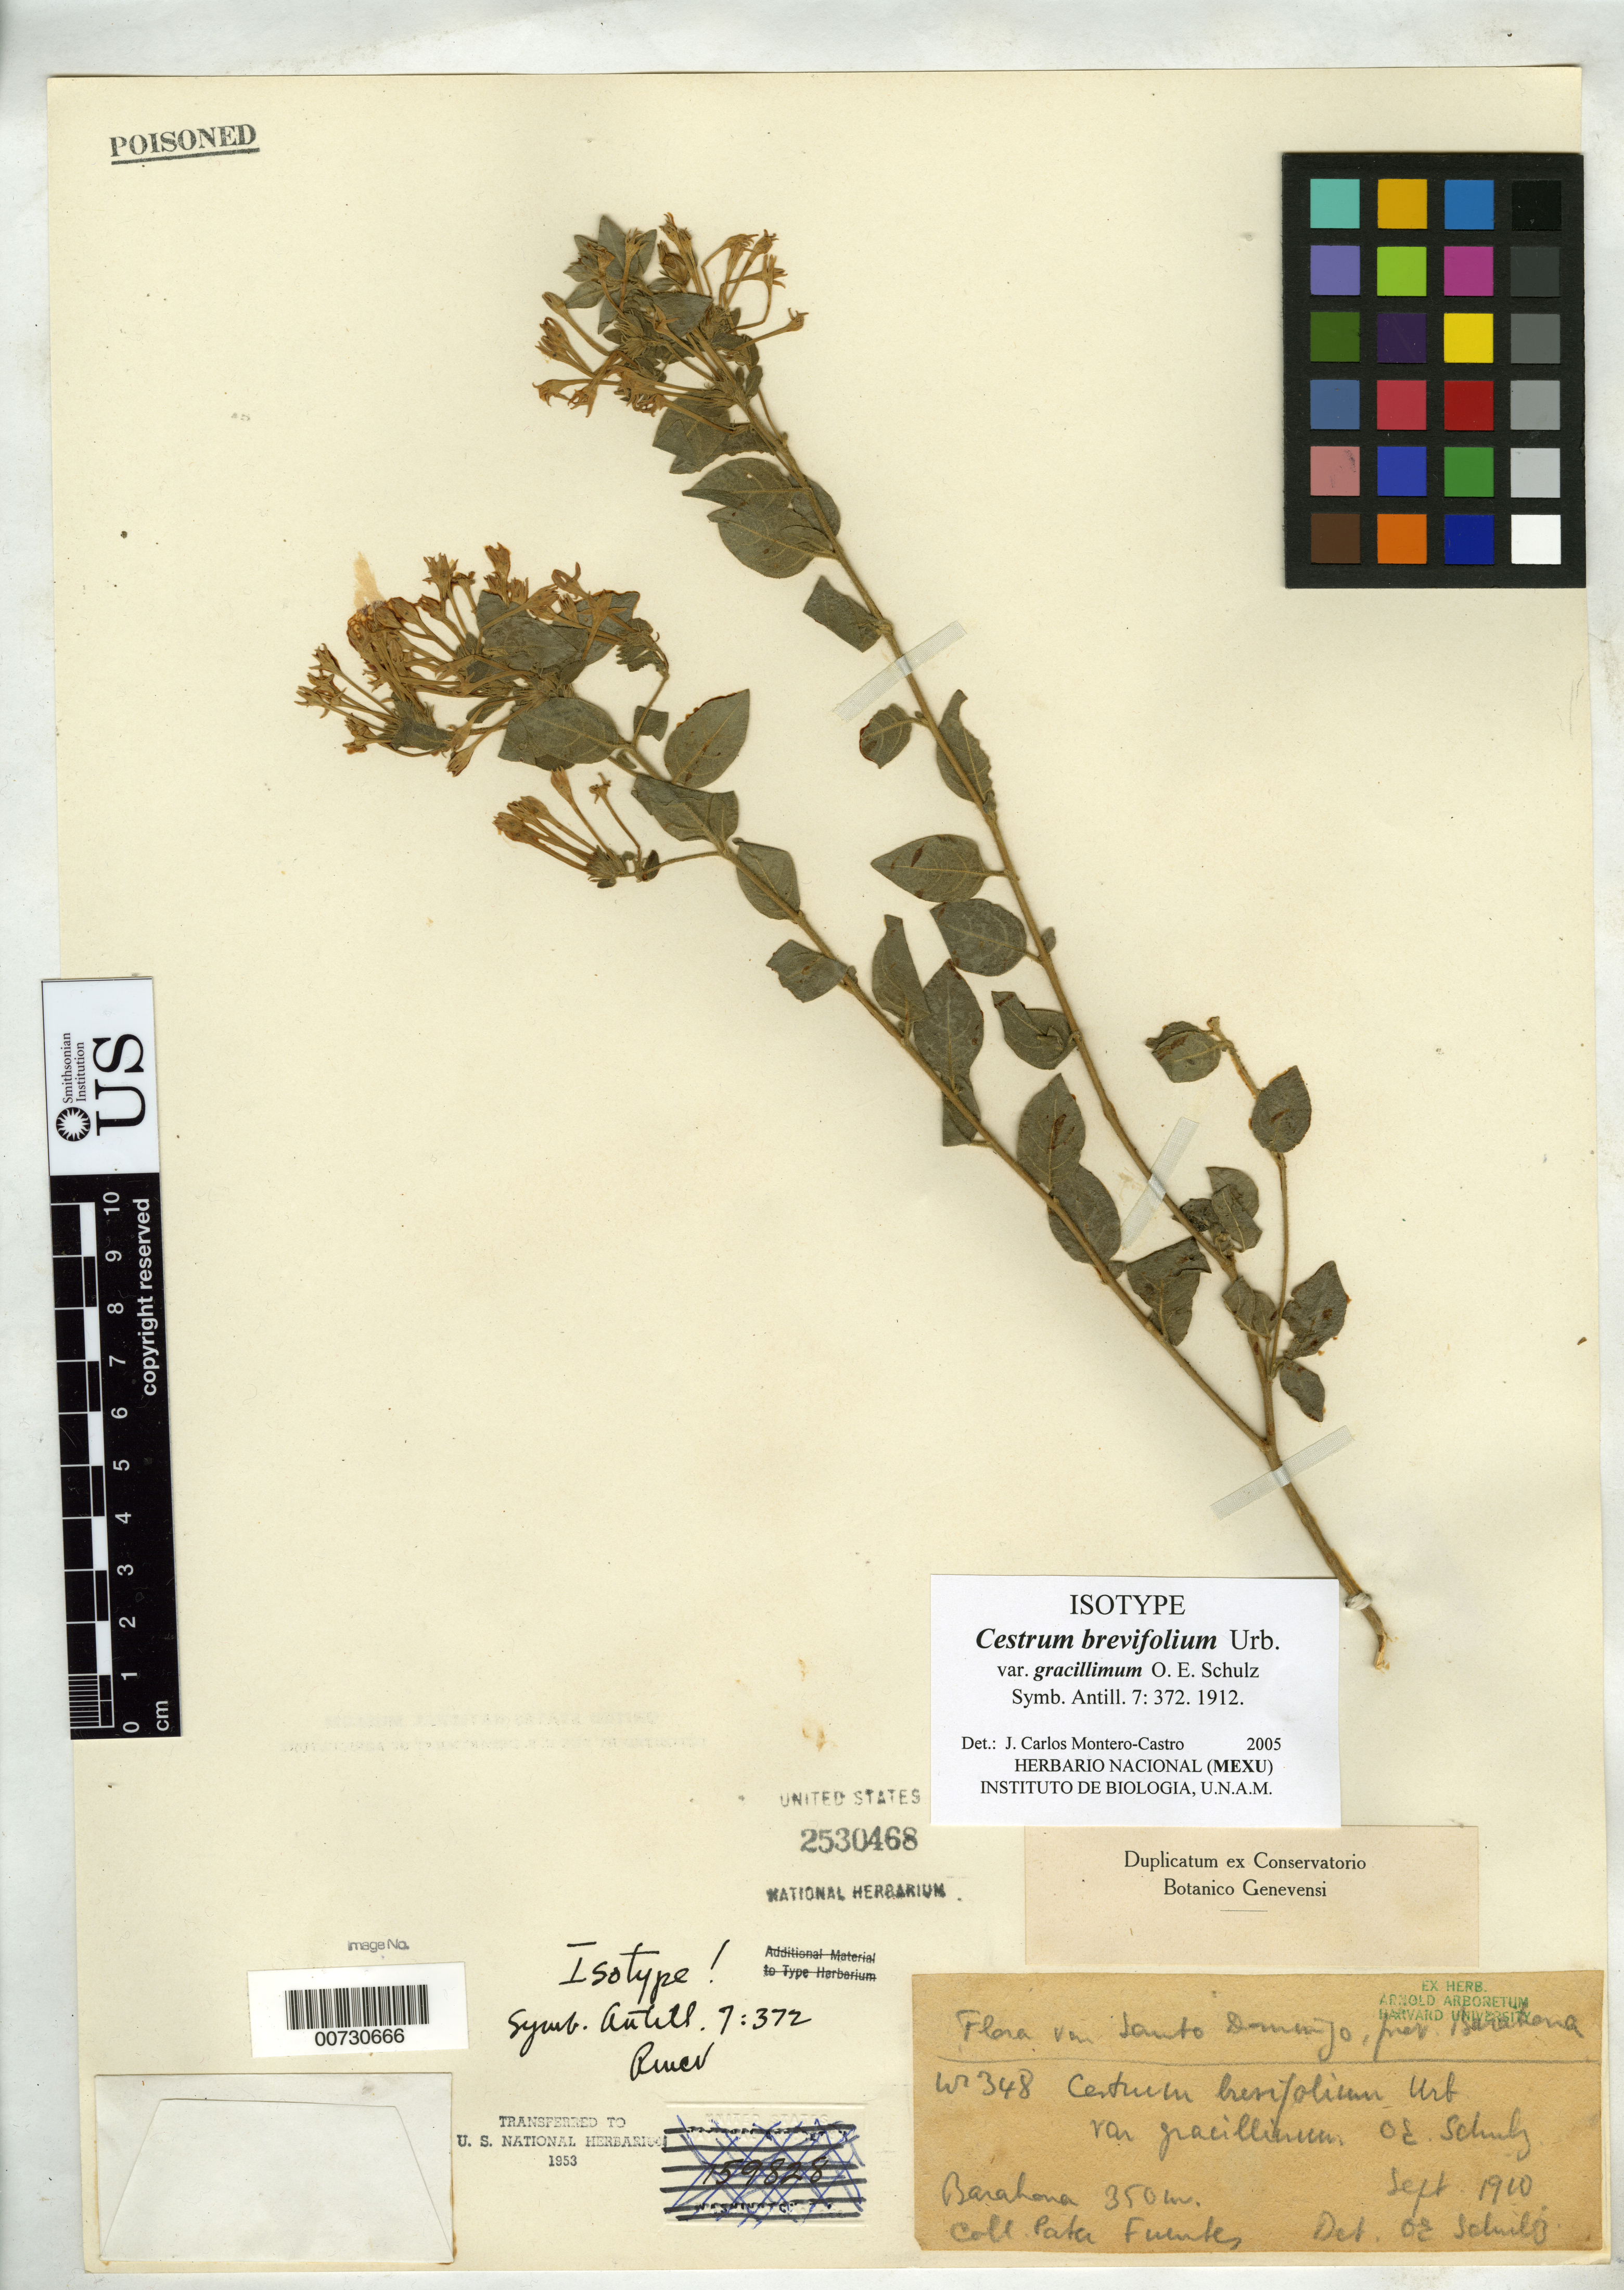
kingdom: Plantae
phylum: Tracheophyta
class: Magnoliopsida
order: Solanales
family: Solanaceae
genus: Cestrum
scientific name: Cestrum brevifolium var. gracillimum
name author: O.E. Schulz in Urb.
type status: Isotype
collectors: M. D. Fuertes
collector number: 348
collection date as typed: Sep 1910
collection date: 1910-09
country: Dominican Republic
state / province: Barahona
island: Hispaniola Island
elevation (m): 350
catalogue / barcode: US 2530468